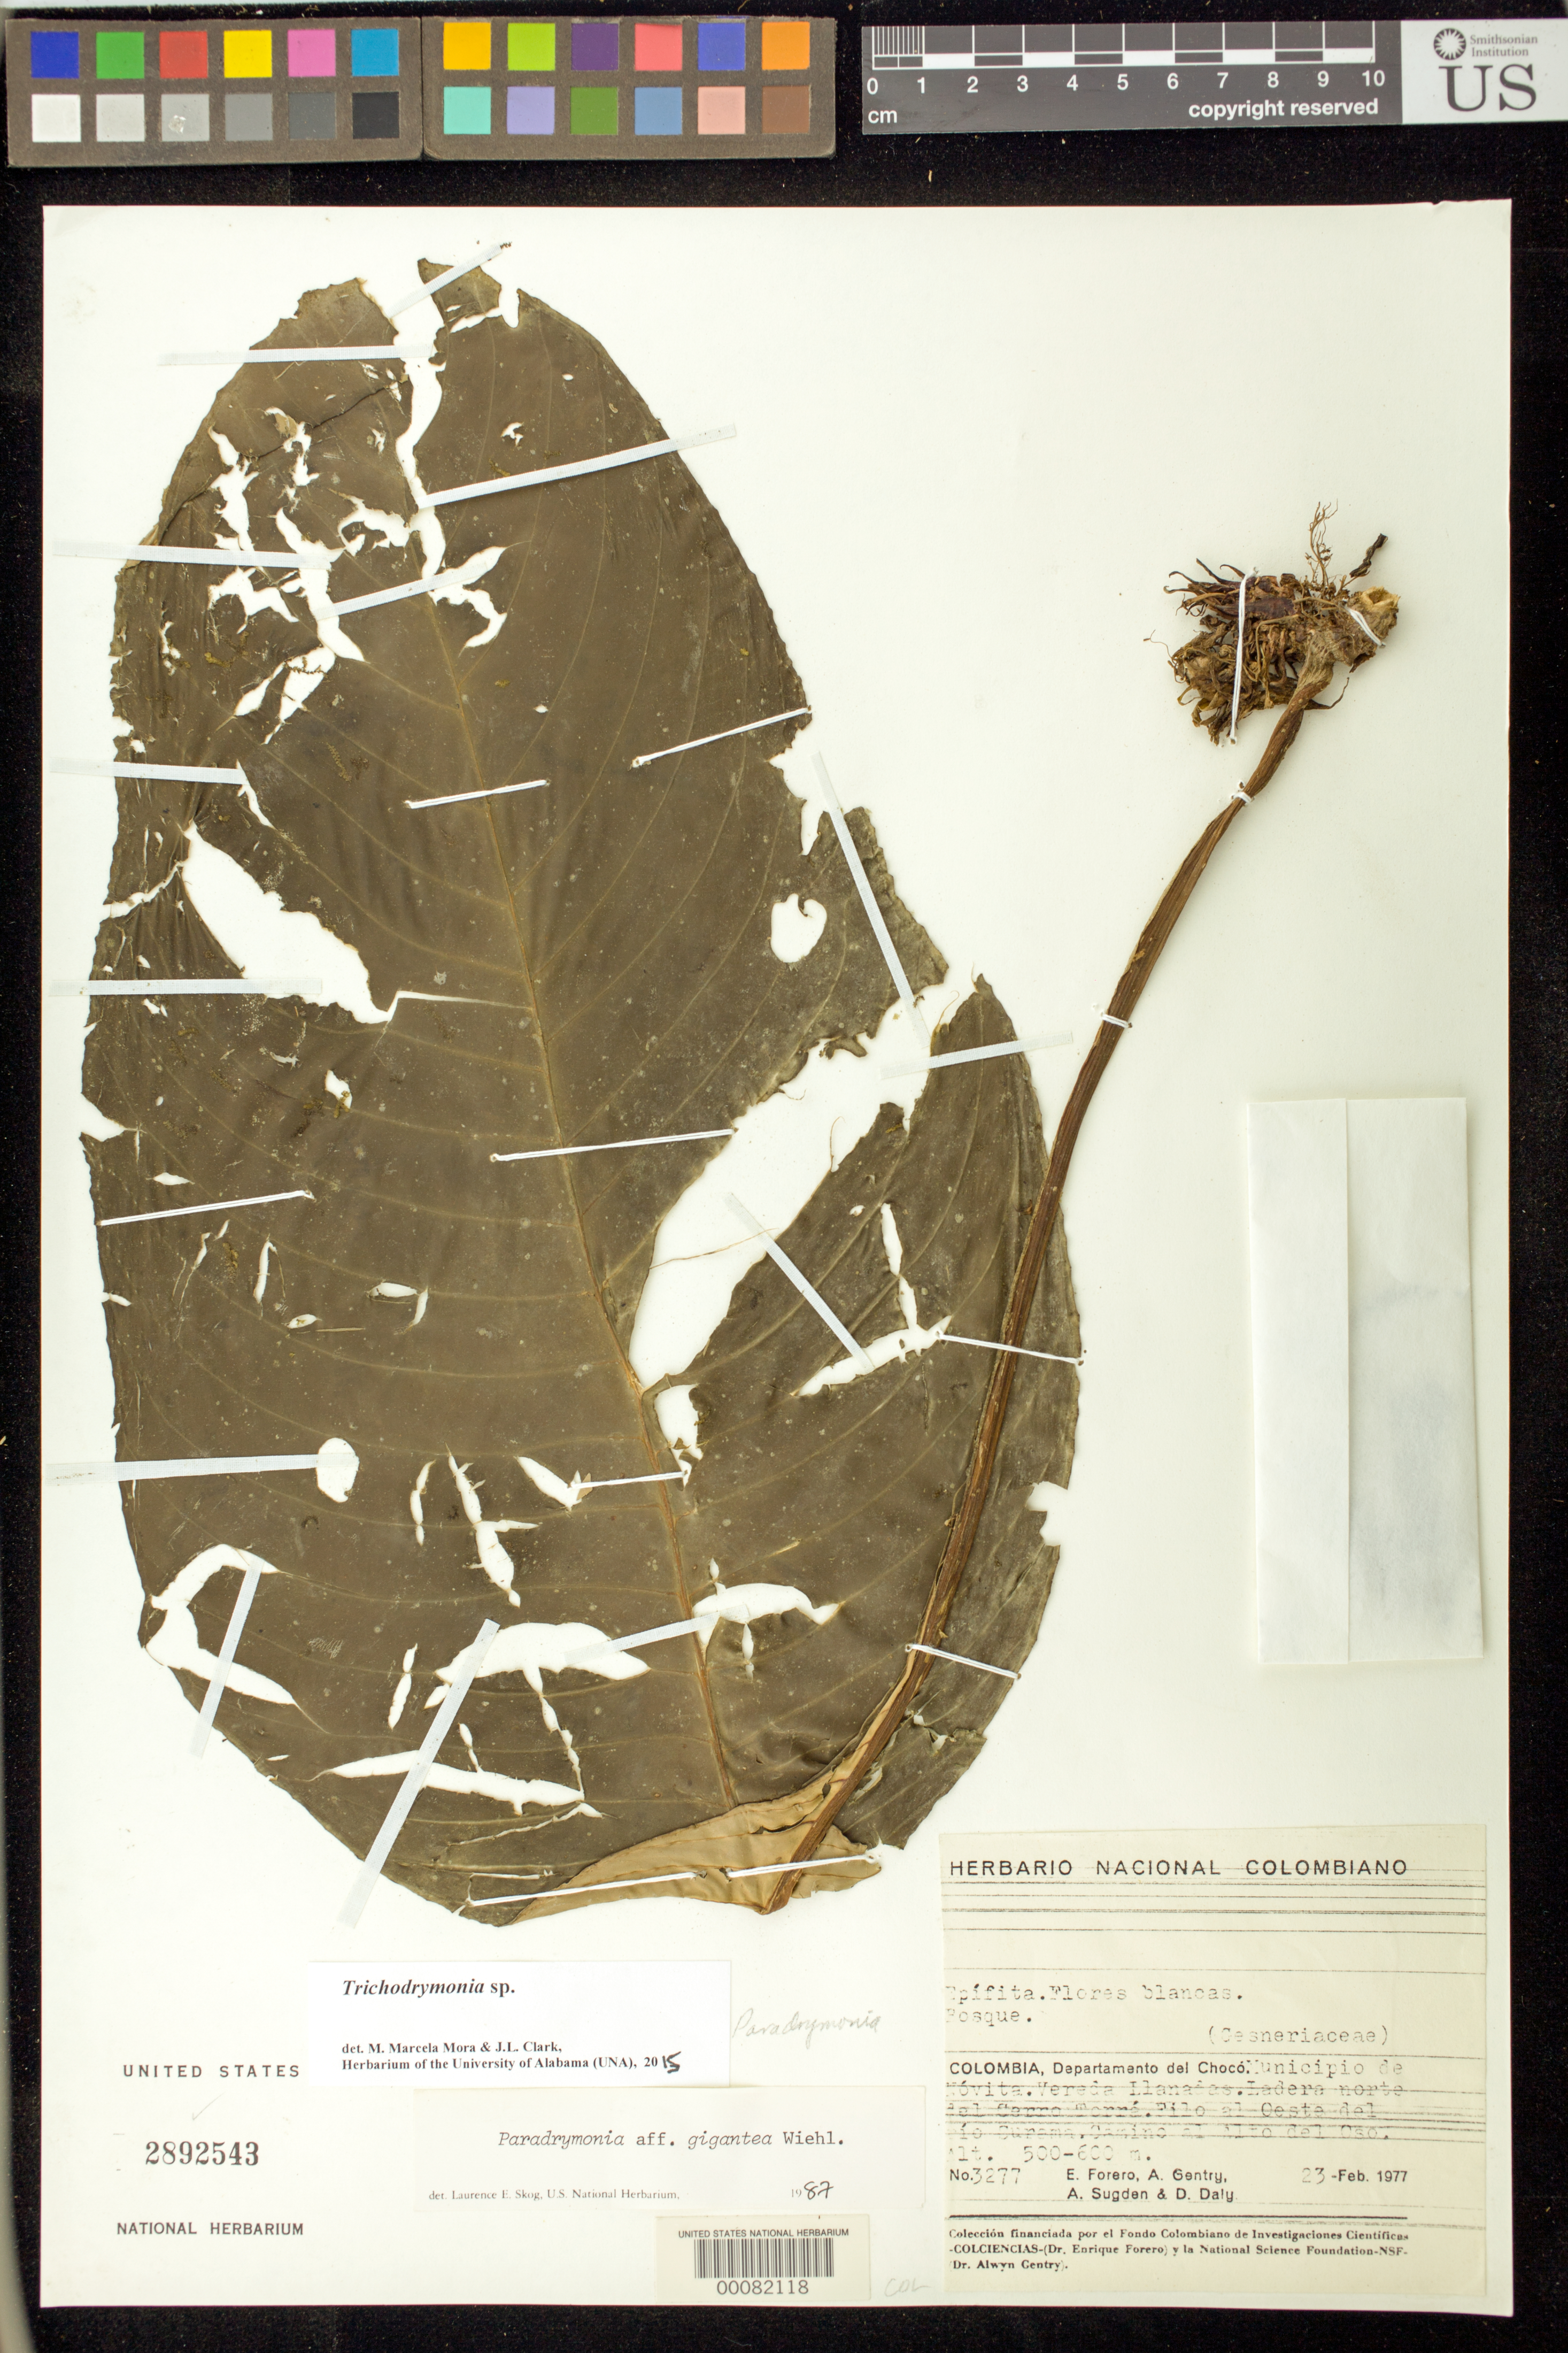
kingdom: Plantae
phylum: Tracheophyta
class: Magnoliopsida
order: Lamiales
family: Gesneriaceae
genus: Trichodrymonia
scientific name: Trichodrymonia sp.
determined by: Mora, M. M.; Clark, J. L.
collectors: E. Forero, A. H. Gentry, A. Sugden & D. C. Daly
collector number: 3277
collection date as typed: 23 Feb 1977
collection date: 1977-02-23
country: Colombia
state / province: Chocó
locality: Municipality of Novita, vereda Llanadas, northern side of Cerro Torra, west bank of Rio Surama, road to Alto del Oso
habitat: Forest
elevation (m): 500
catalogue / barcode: US 2892543